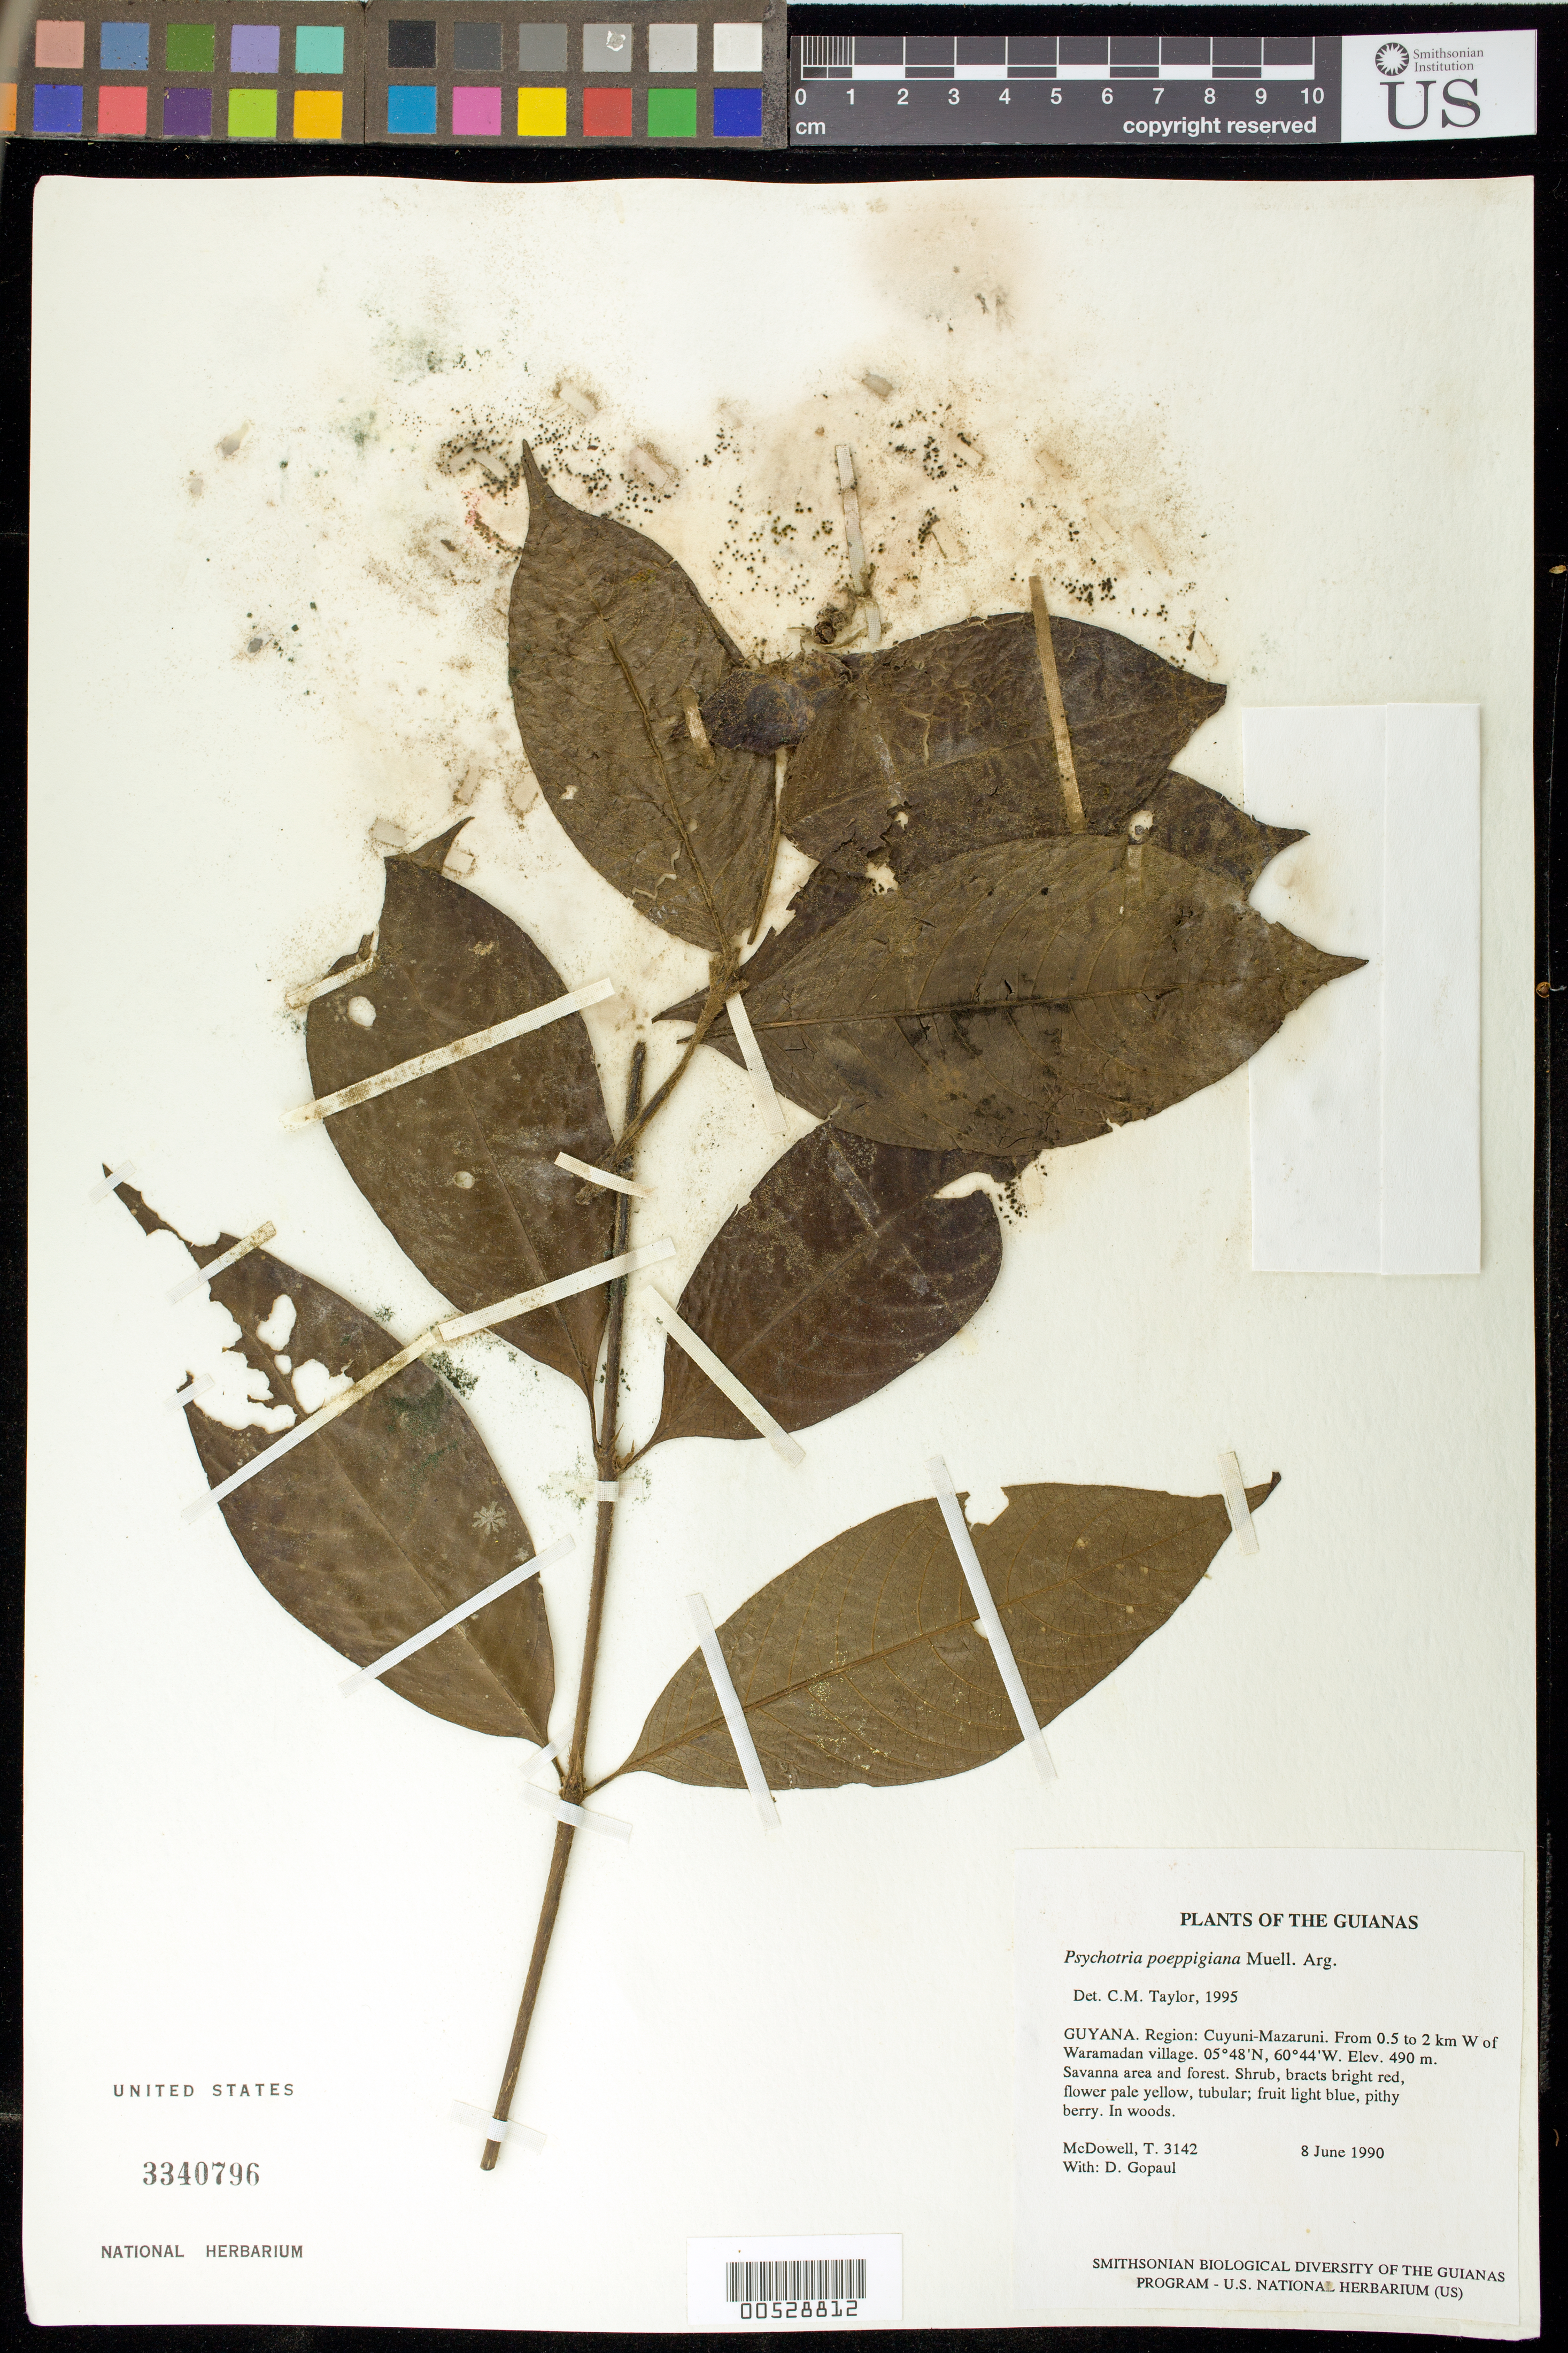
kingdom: Plantae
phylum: Tracheophyta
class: Magnoliopsida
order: Gentianales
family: Rubiaceae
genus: Palicourea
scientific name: Palicourea tomentosa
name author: (Aubl.) Borhidi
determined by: Kirkbride, J. H., Jr.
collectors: T. McDowell & D. Gopaul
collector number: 3142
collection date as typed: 8 June 1990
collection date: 1990-06-08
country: Guyana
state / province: Cuyuni-Mazaruni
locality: From 0.5 to 2 km W of Waramadan village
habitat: Savanna area and forest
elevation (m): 490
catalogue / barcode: US 3340796